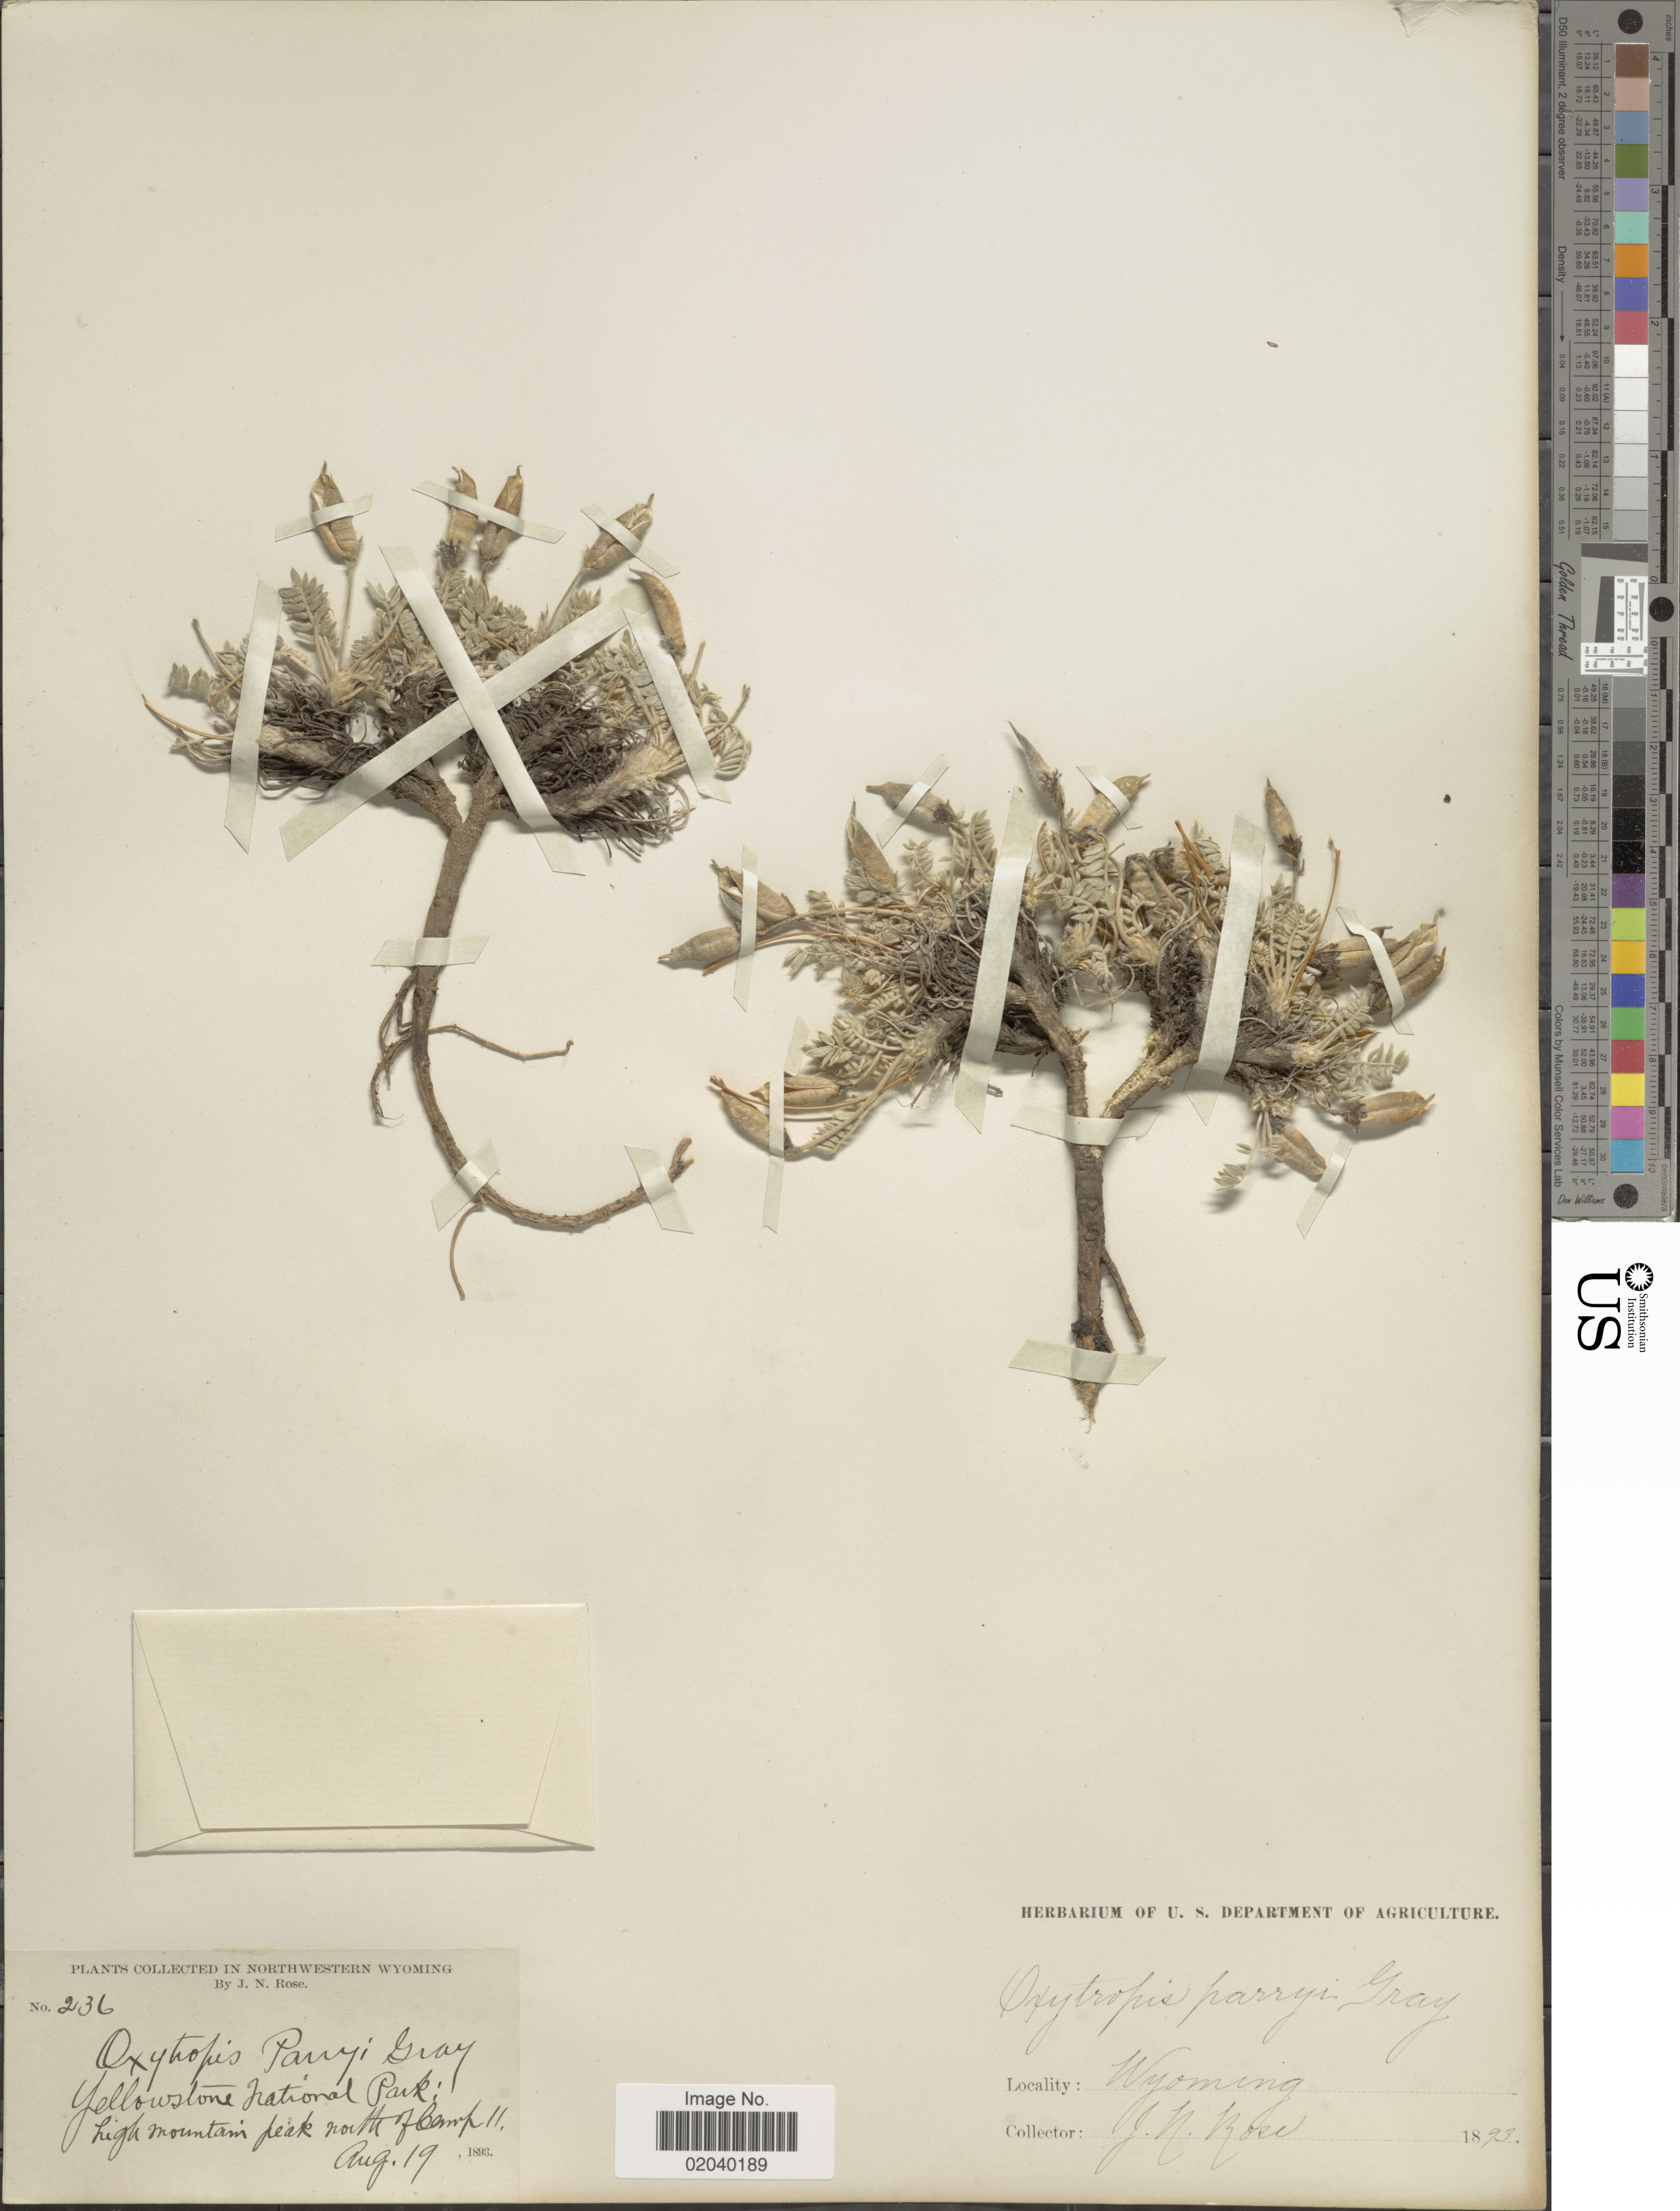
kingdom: Plantae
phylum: Tracheophyta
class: Magnoliopsida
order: Fabales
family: Fabaceae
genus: Oxytropis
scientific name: Oxytropis parryi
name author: A. Gray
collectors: J. N. Rose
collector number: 236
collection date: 1893-08-19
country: United States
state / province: Wyoming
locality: Yellowstone National Park, high mountain peak north of Camp II, Northwestern Wyoming